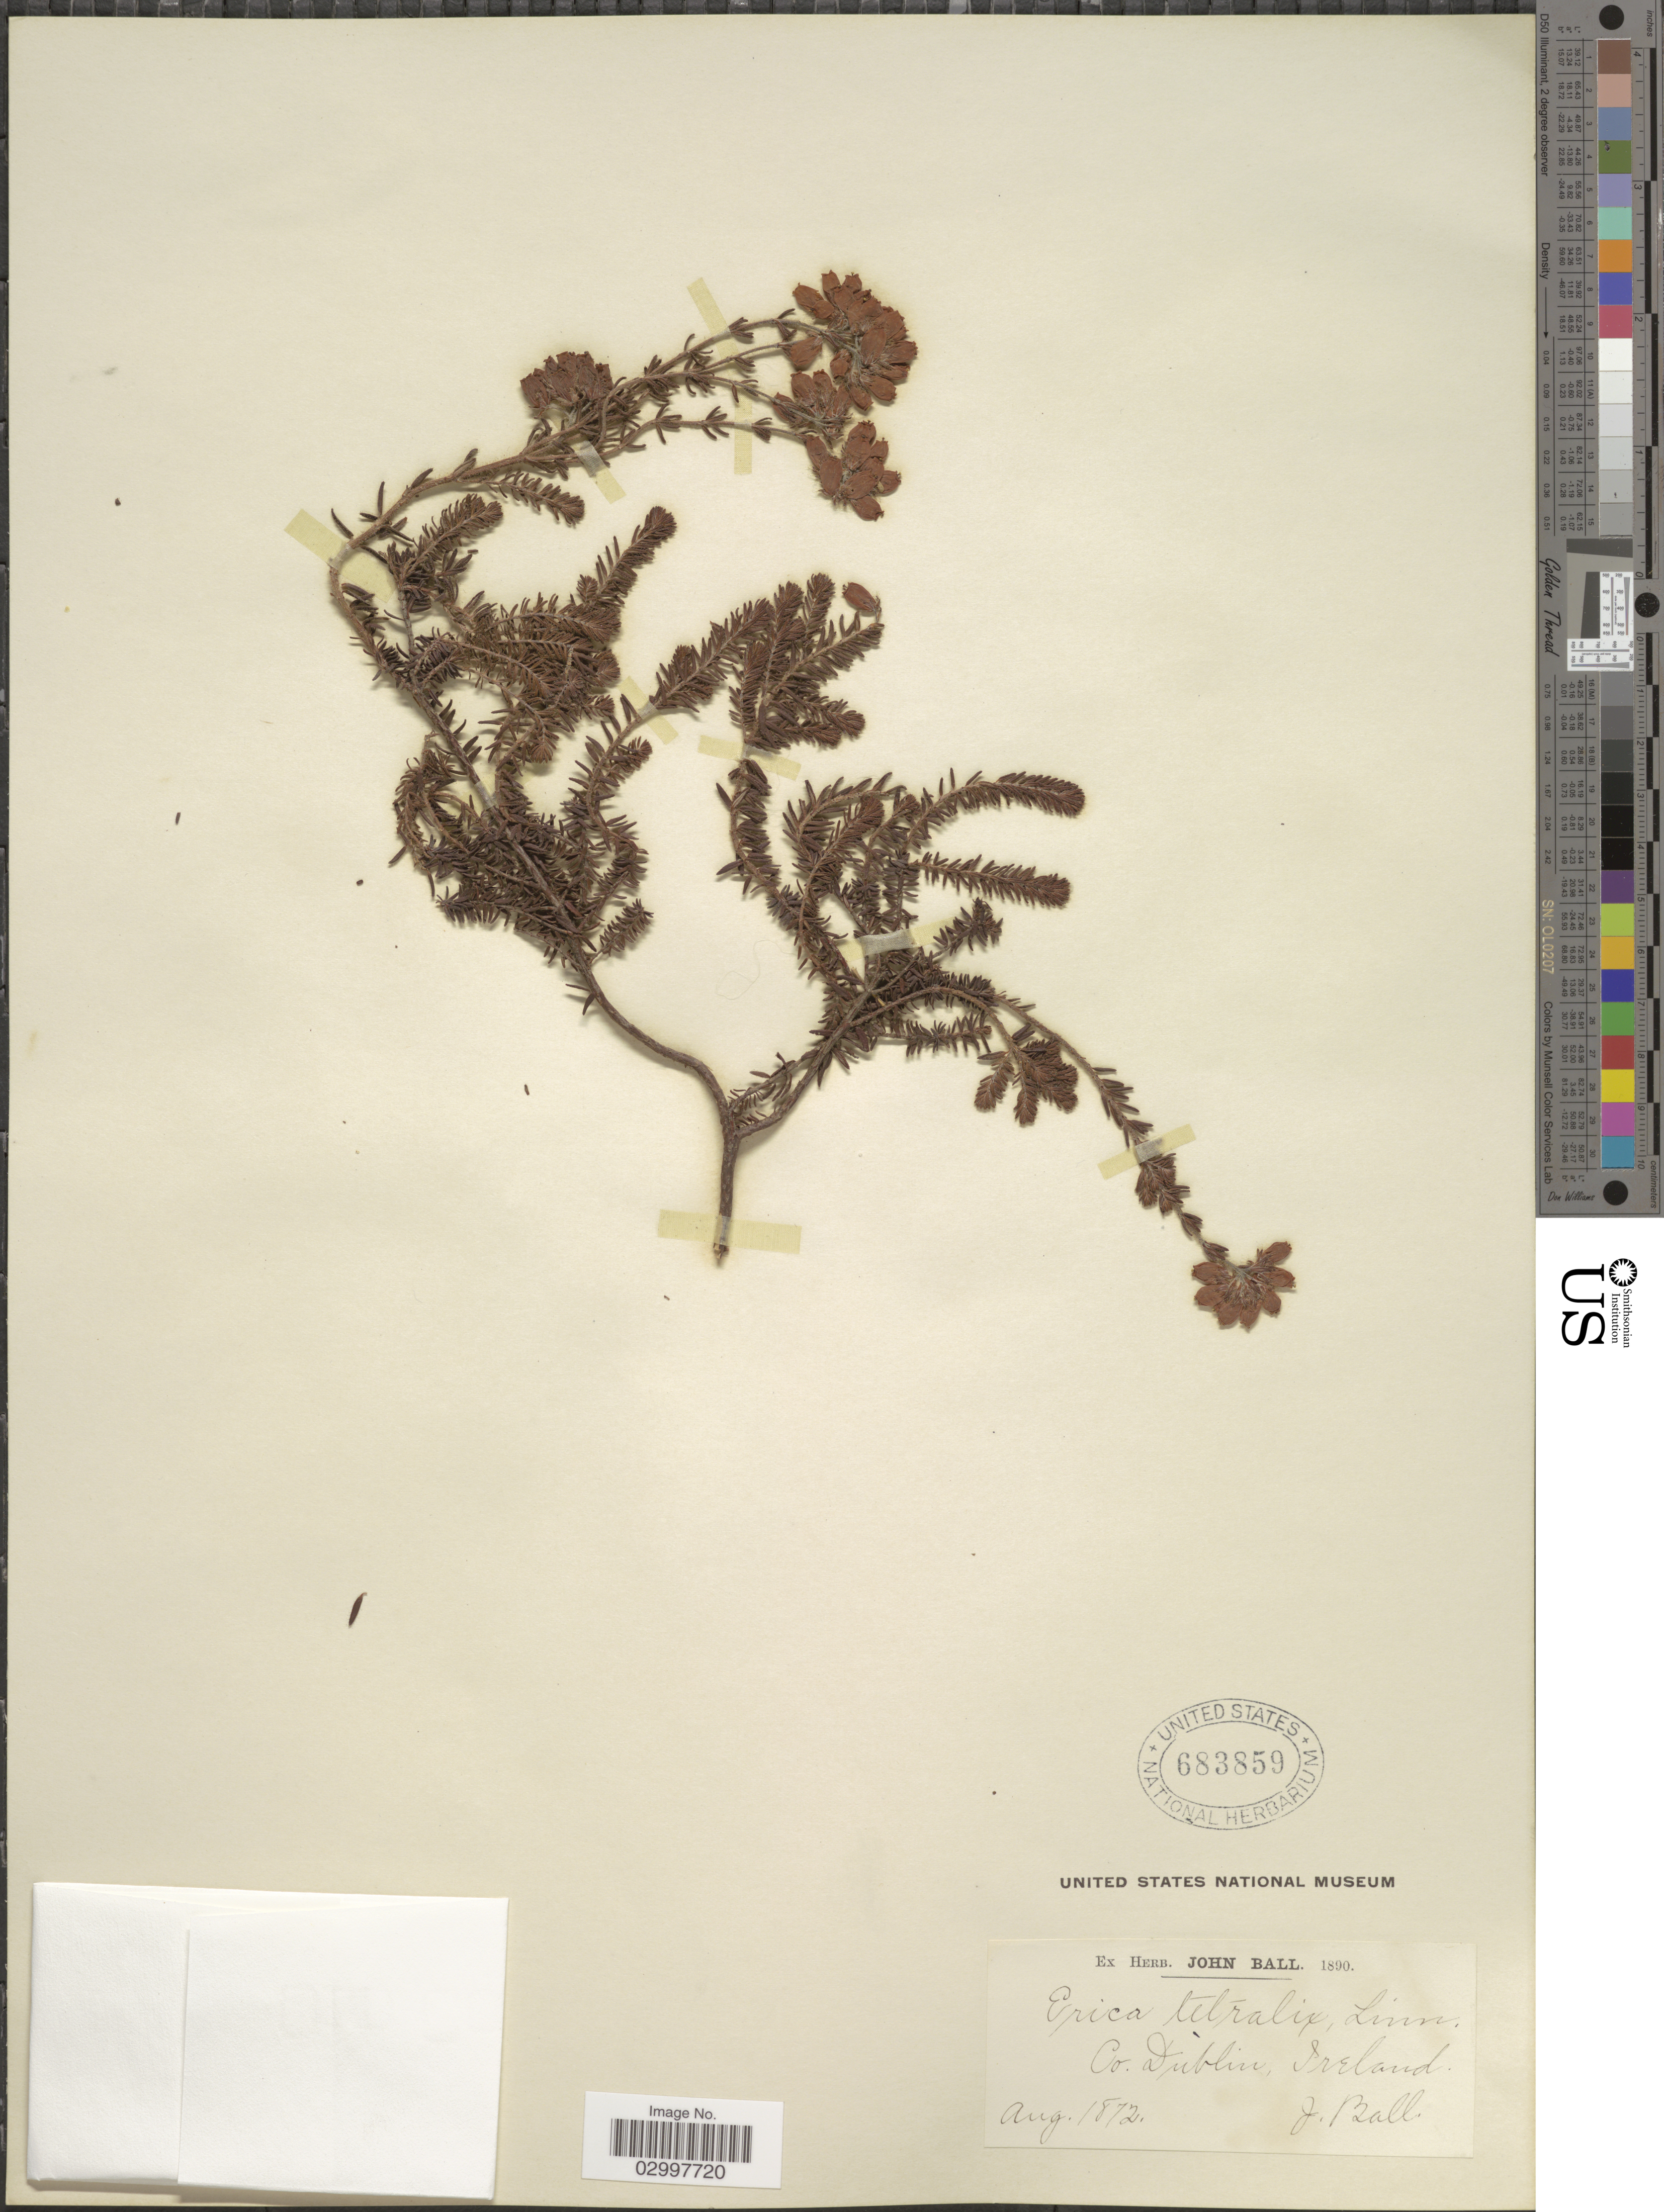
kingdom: Plantae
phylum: Tracheophyta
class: Magnoliopsida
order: Ericales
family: Ericaceae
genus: Erica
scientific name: Erica tetralix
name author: L.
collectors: J. Ball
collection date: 1872-08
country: Ireland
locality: Co. Dublin.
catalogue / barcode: US 683859